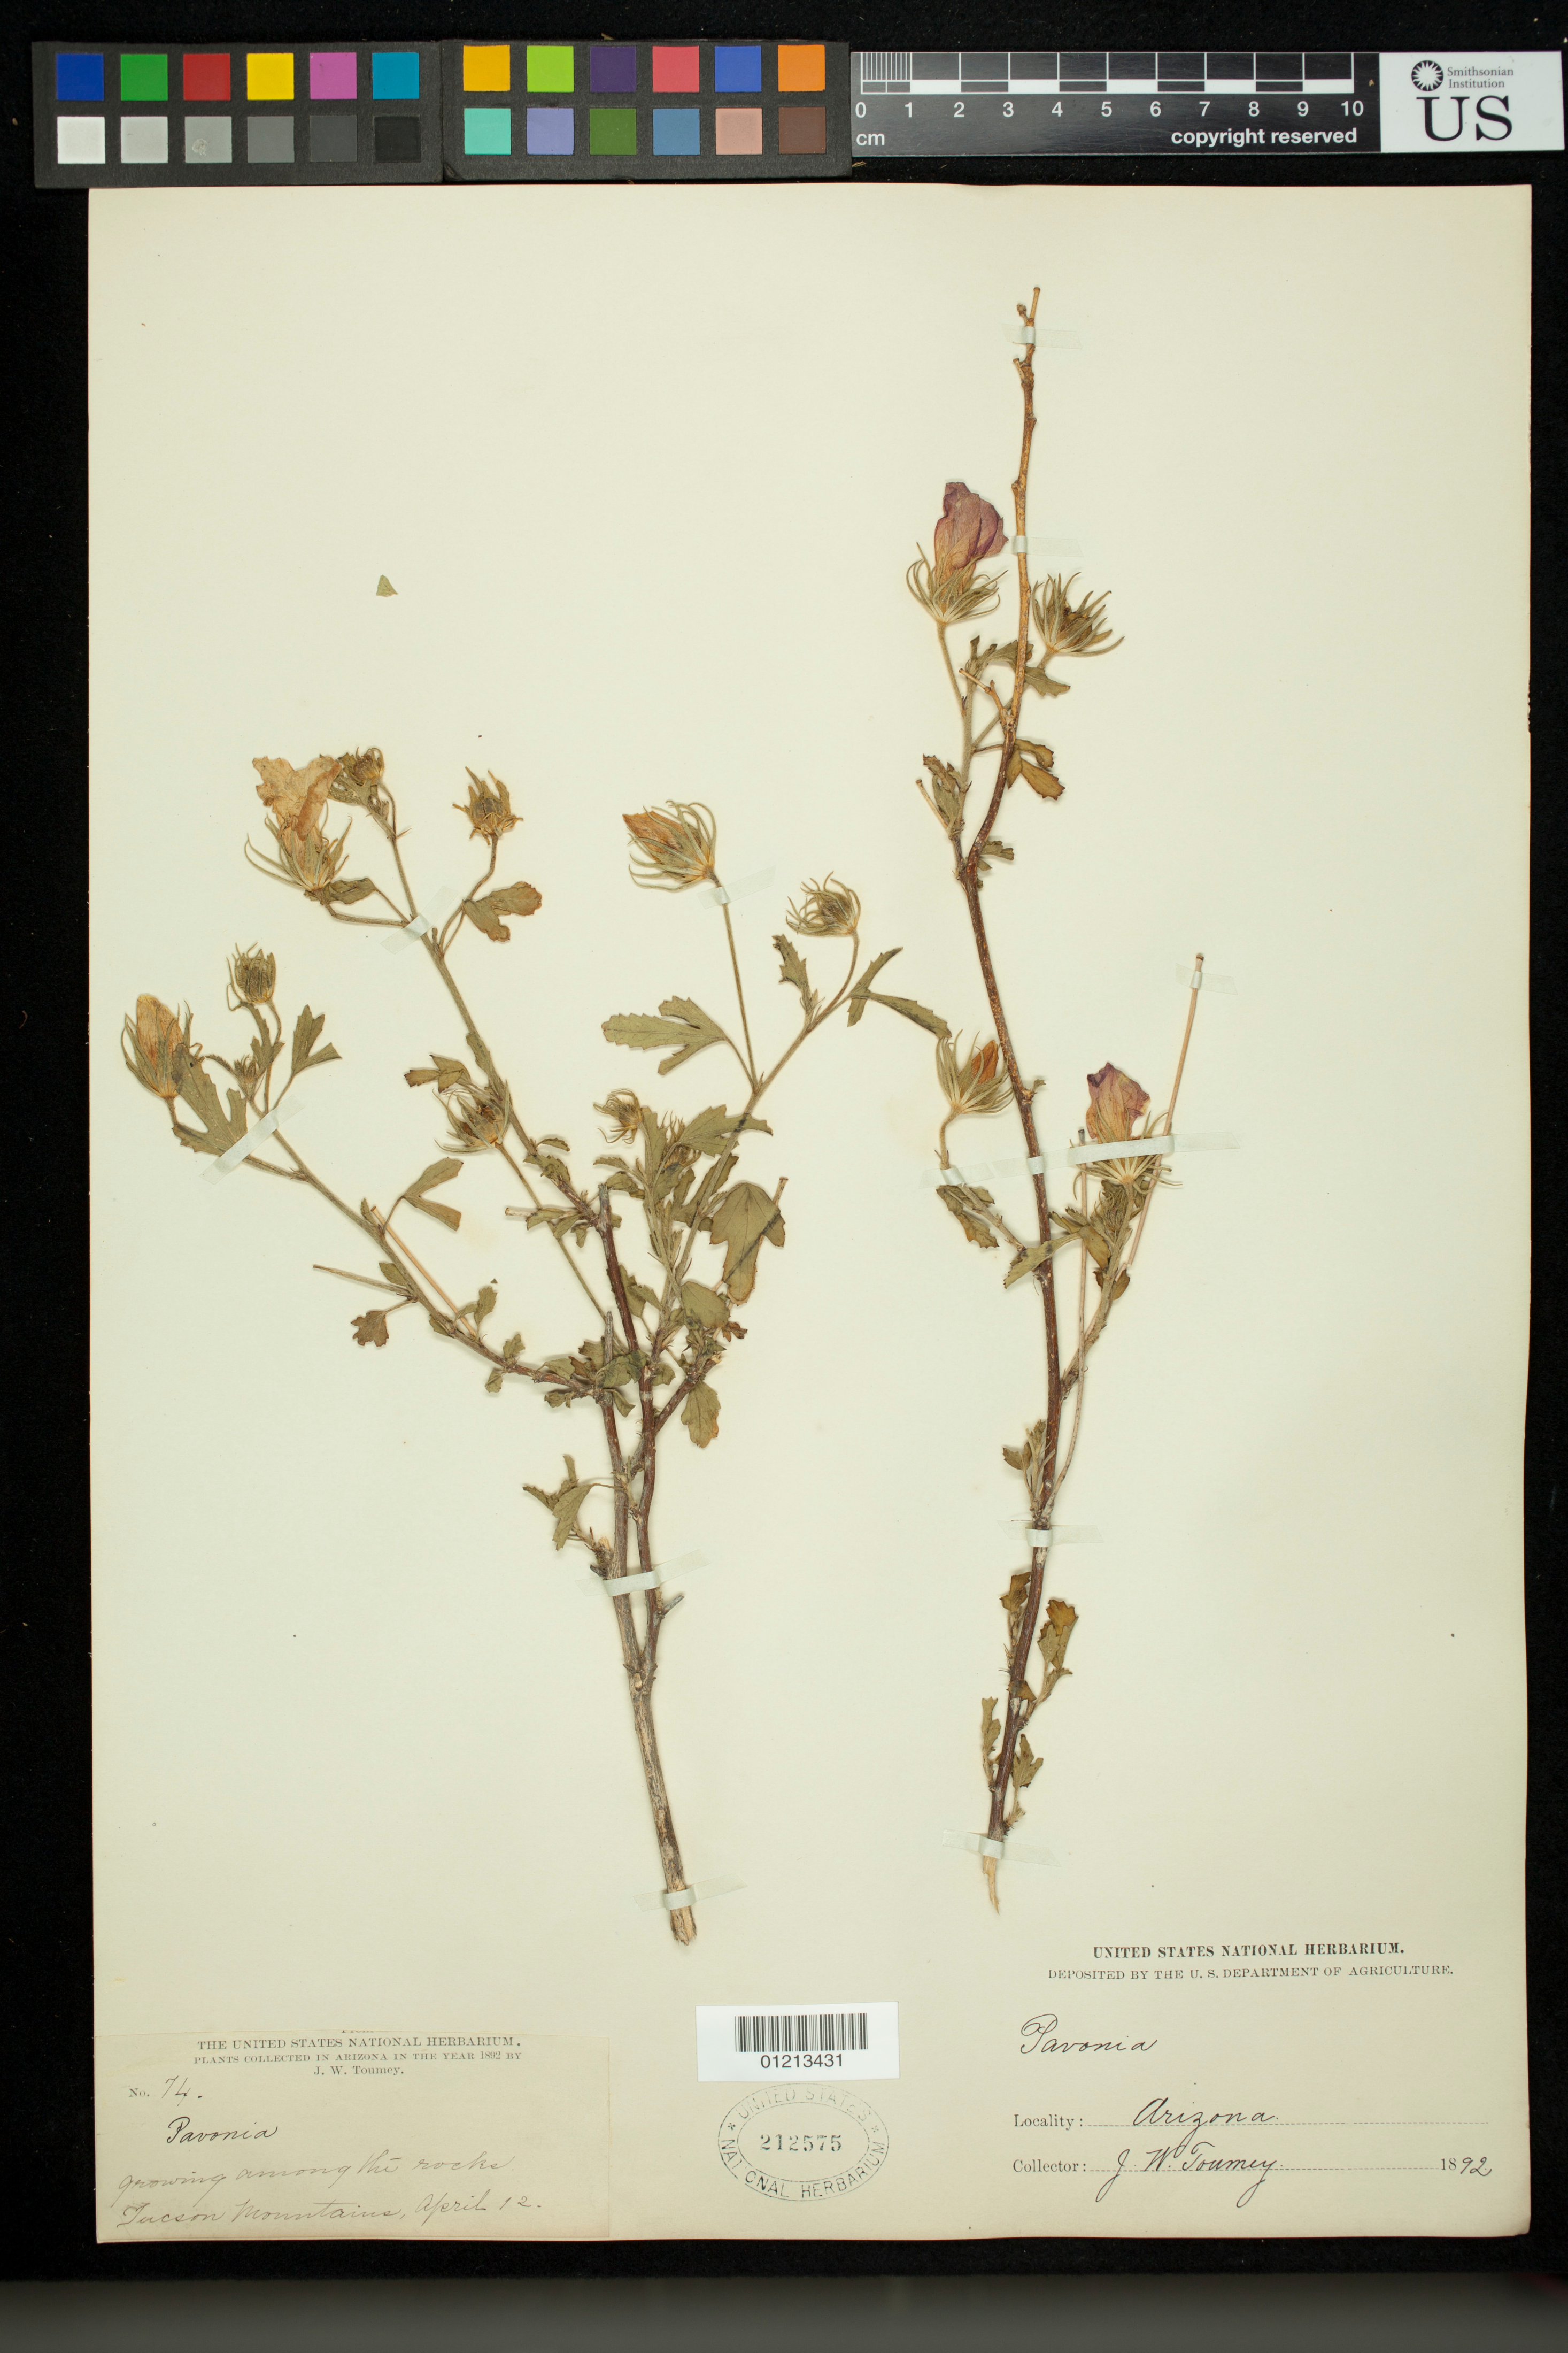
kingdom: Plantae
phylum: Tracheophyta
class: Magnoliopsida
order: Malvales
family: Malvaceae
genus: Hibiscus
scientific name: Hibiscus coulteri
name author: Harv. ex A. Gray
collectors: J. W. Toumey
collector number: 74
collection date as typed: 12 Apr 1892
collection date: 1892-04-12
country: United States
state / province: Arizona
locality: Growing among the rocks, Tucson Mountains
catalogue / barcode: US 212575